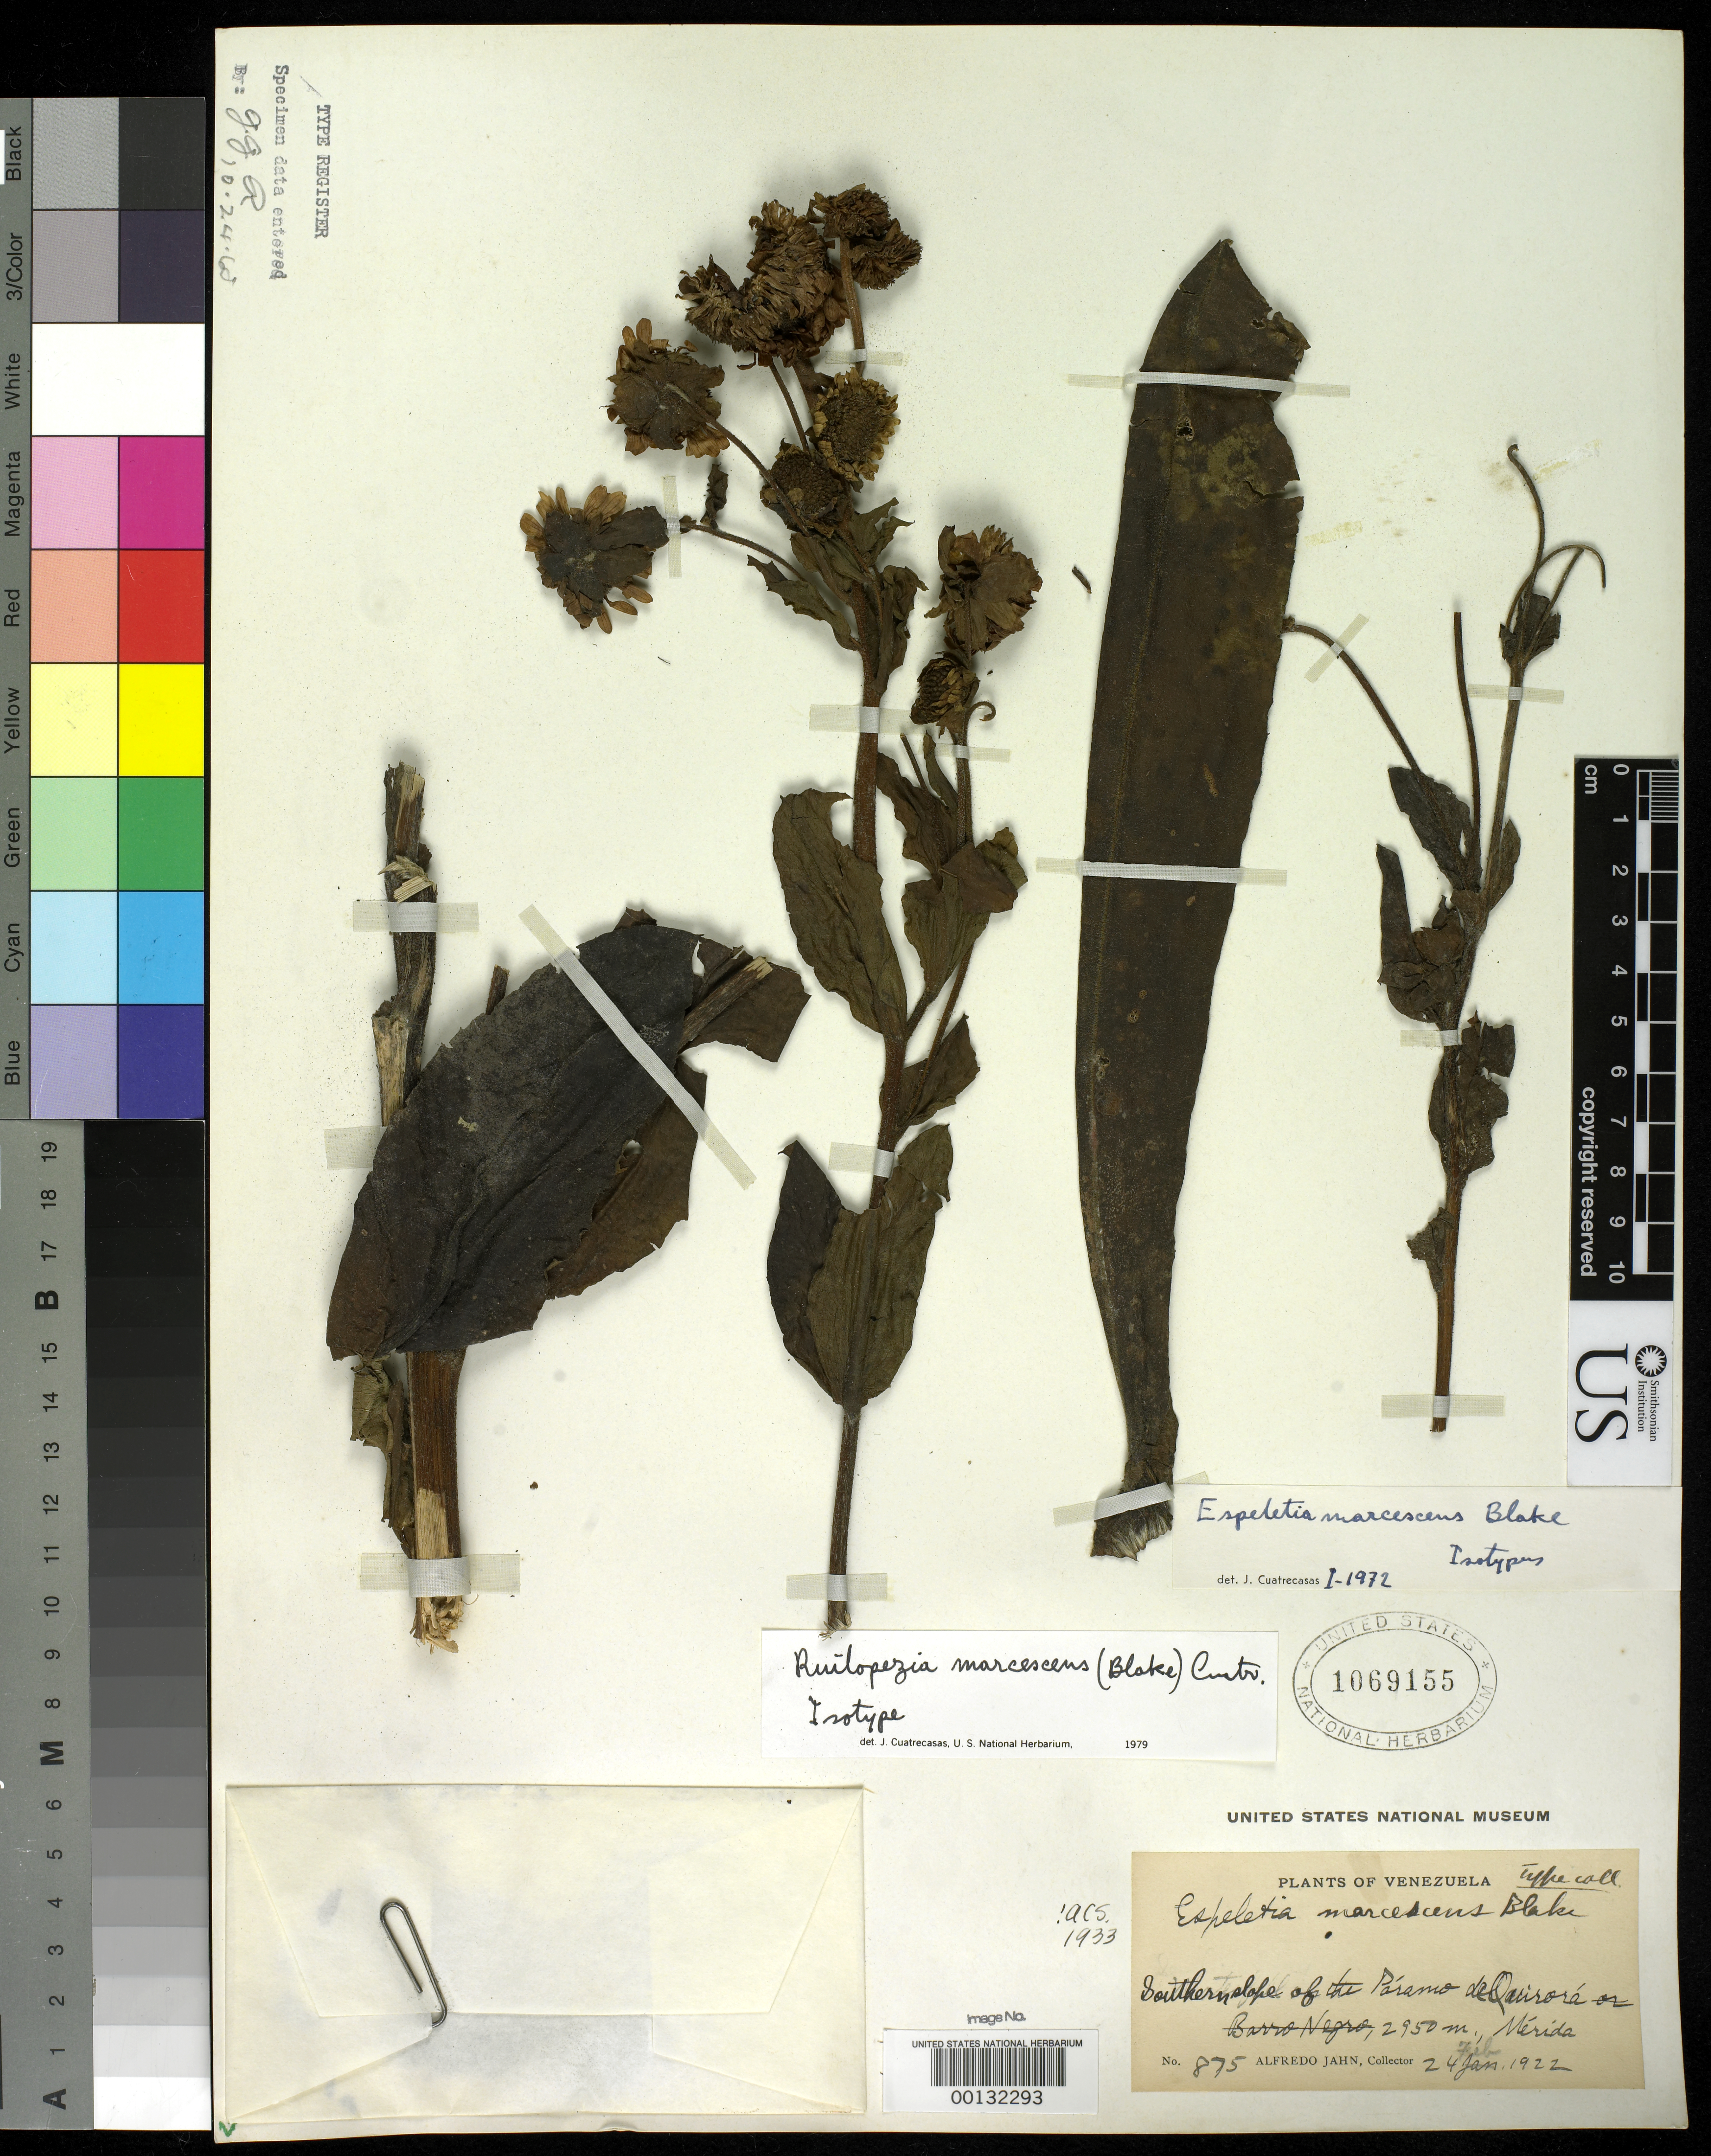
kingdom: Plantae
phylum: Tracheophyta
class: Magnoliopsida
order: Asterales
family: Asteraceae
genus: Espeletia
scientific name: Espeletia marcescens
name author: S.F. Blake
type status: Isotype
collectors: A. Jahn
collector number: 875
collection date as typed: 24 Feb 1922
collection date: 1922-02-24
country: Venezuela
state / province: Mérida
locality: Southern side of Parama [Paramo?] de Quirora.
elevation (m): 2950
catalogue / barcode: US 1069155